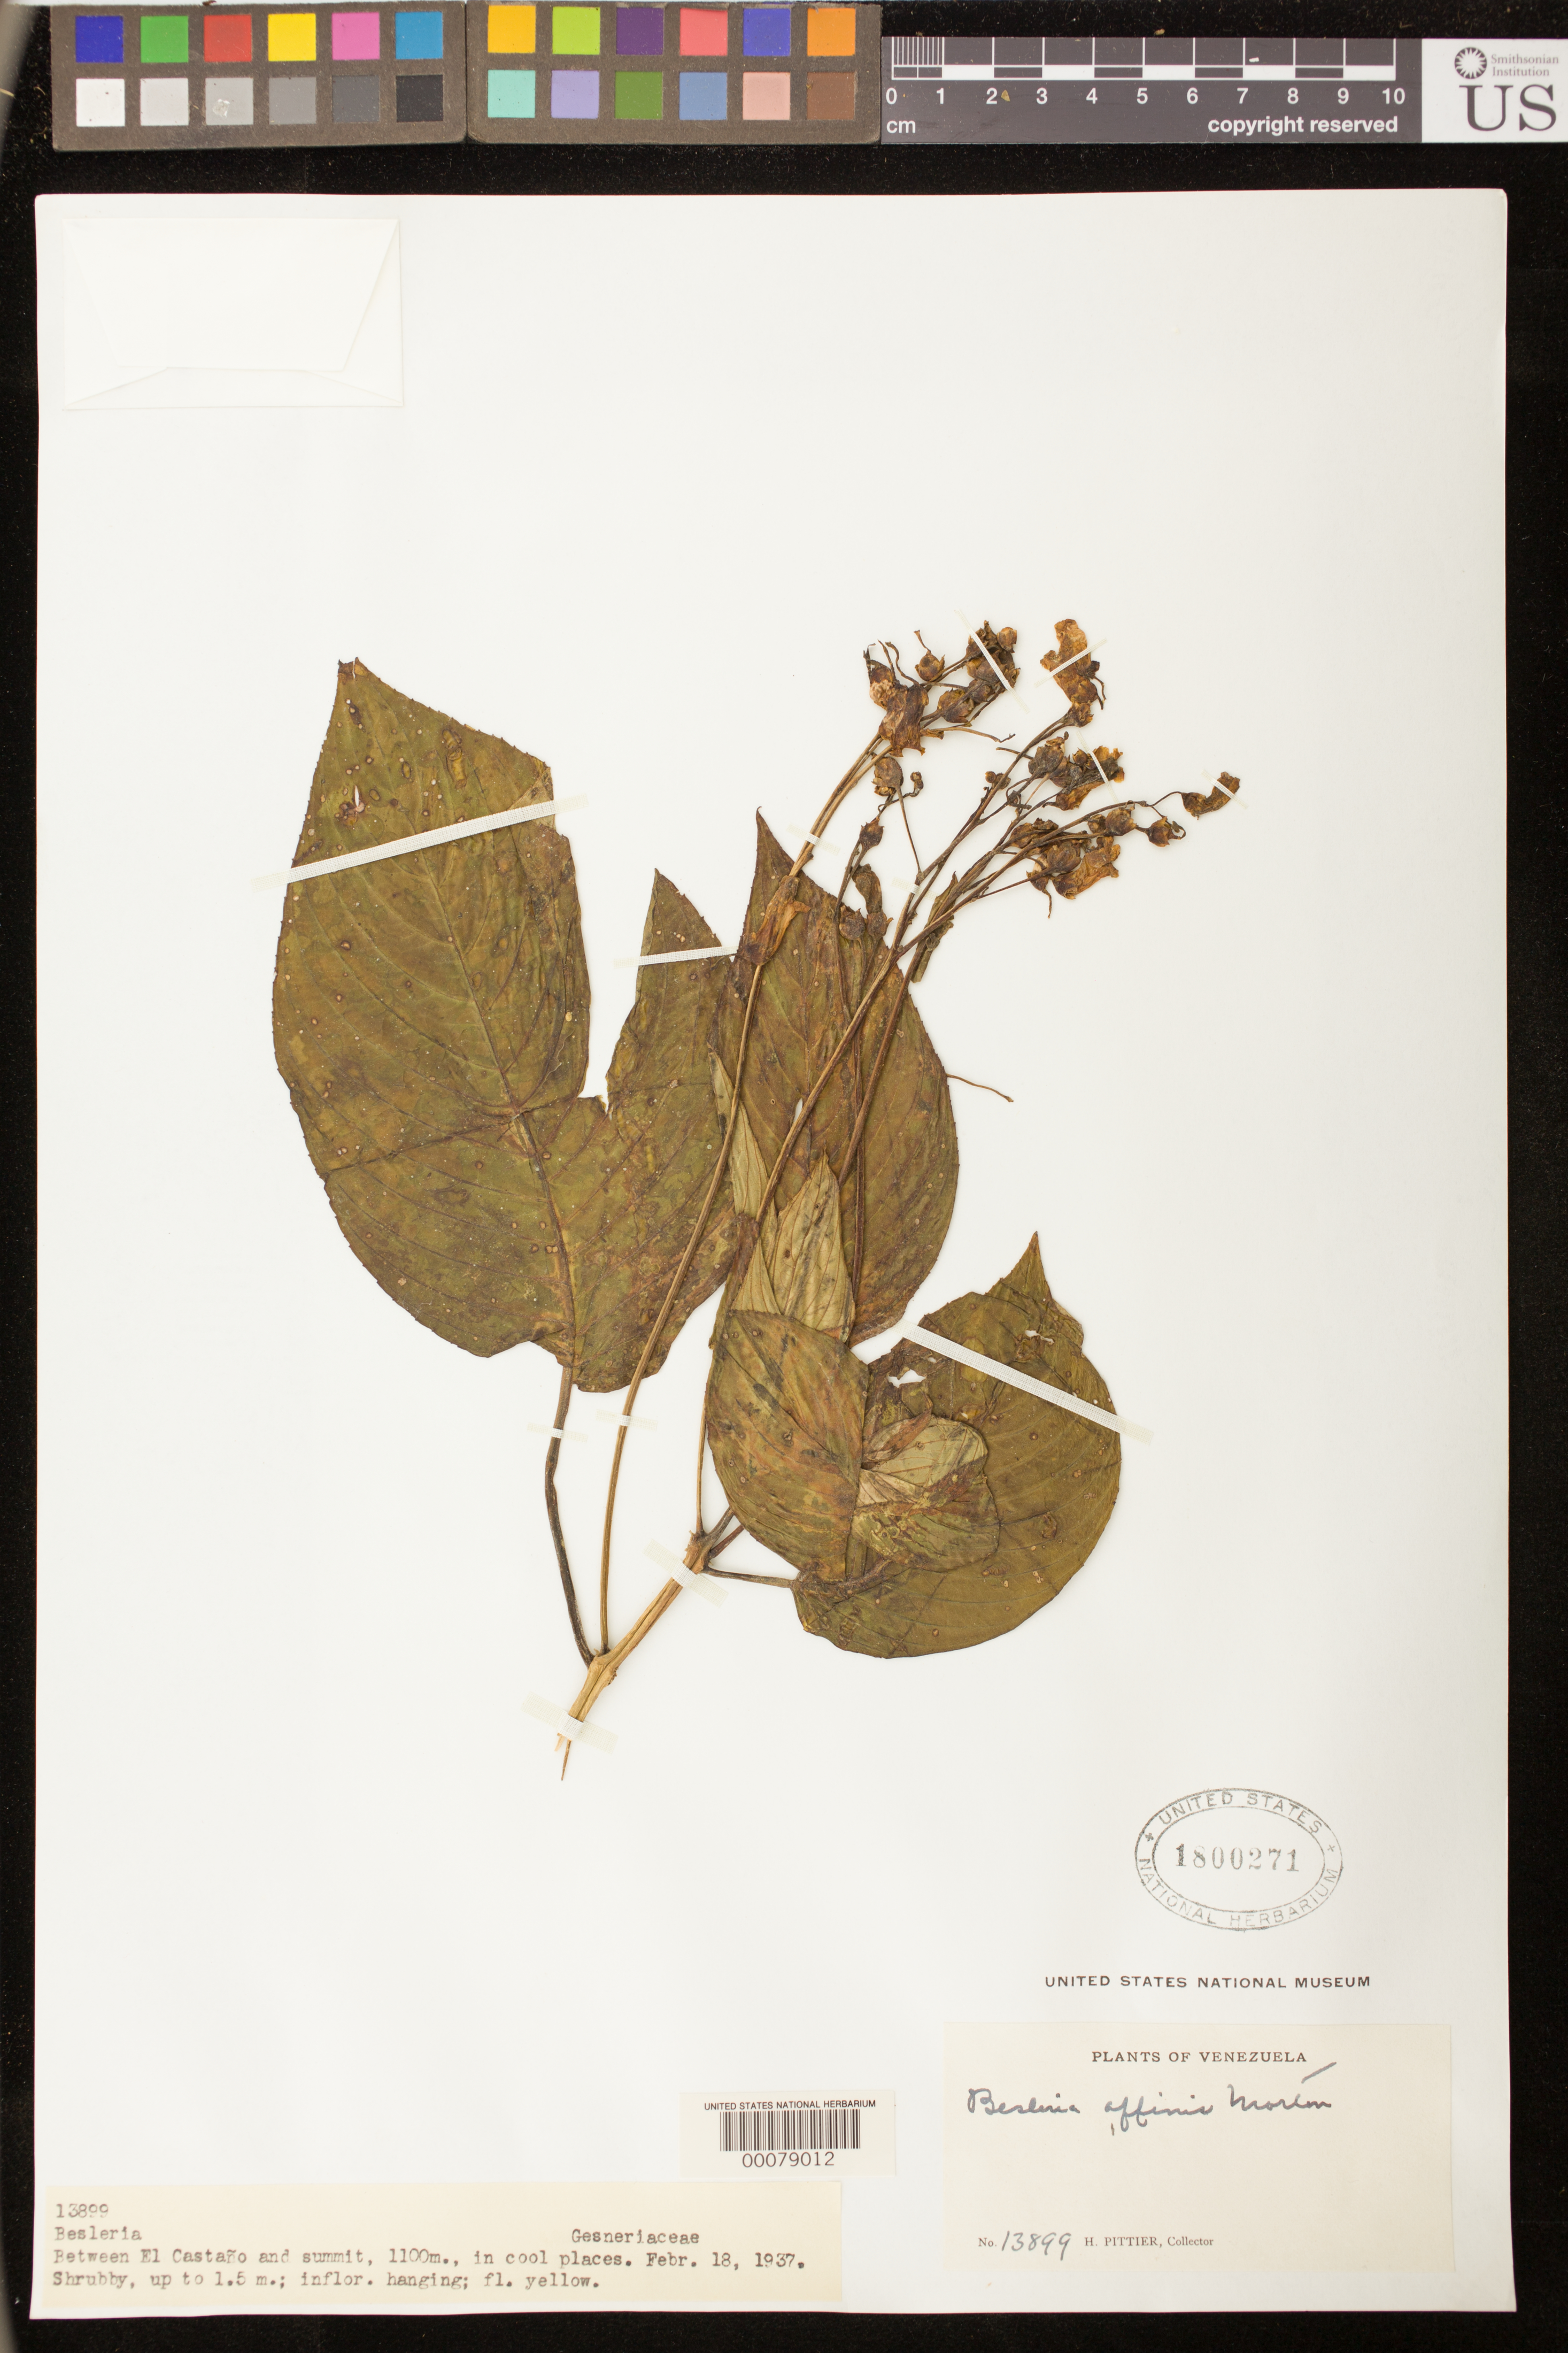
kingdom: Plantae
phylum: Tracheophyta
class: Magnoliopsida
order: Lamiales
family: Gesneriaceae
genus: Besleria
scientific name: Besleria affinis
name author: C.V. Morton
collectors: H. F. Pittier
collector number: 13899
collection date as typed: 18 Feb 1937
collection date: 1937-02-18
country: Venezuela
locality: Between El Castano and summit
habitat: In cool places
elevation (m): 1100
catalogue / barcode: US 1800271